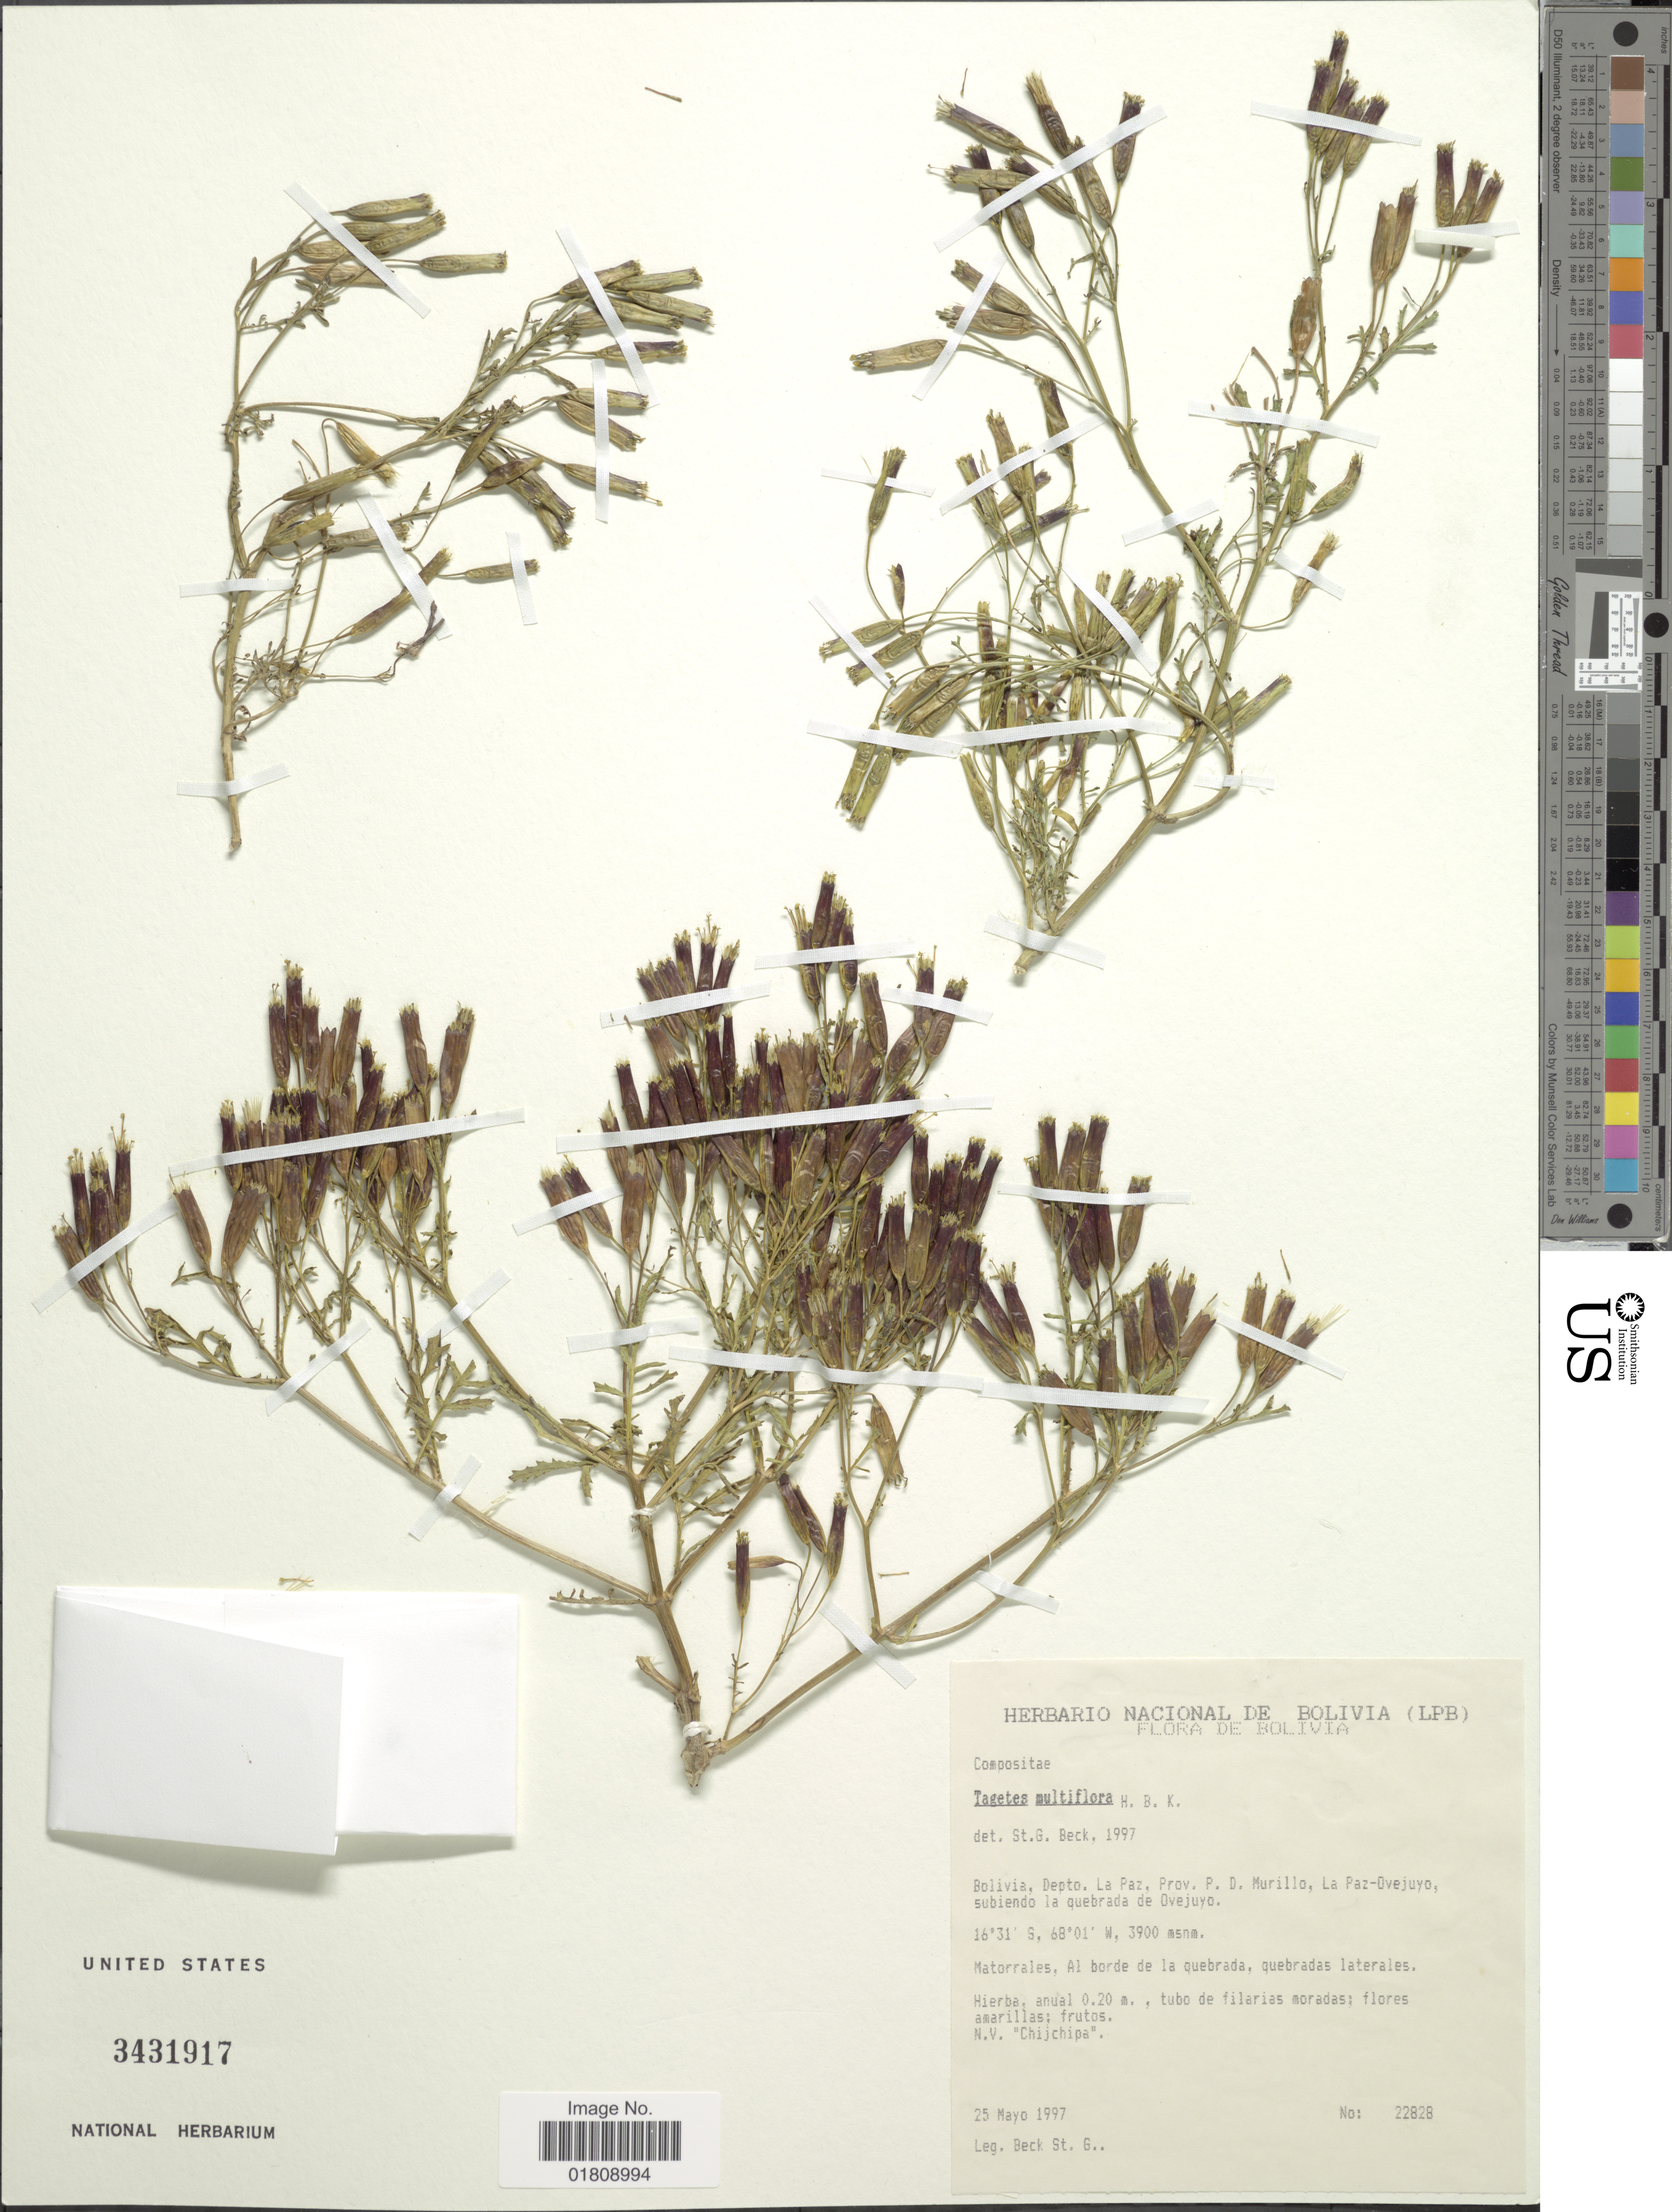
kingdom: Plantae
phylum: Tracheophyta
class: Magnoliopsida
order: Asterales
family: Asteraceae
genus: Tagetes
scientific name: Tagetes multiflora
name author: Kunth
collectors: S. G. Beck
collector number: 22828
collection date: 1997-05-25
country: Bolivia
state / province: La Paz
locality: Prov. P. D. Murillo, La Paz-Ovejuyo, subiendo la quebrada de Ovejuyo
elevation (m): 3900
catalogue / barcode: US 3431917